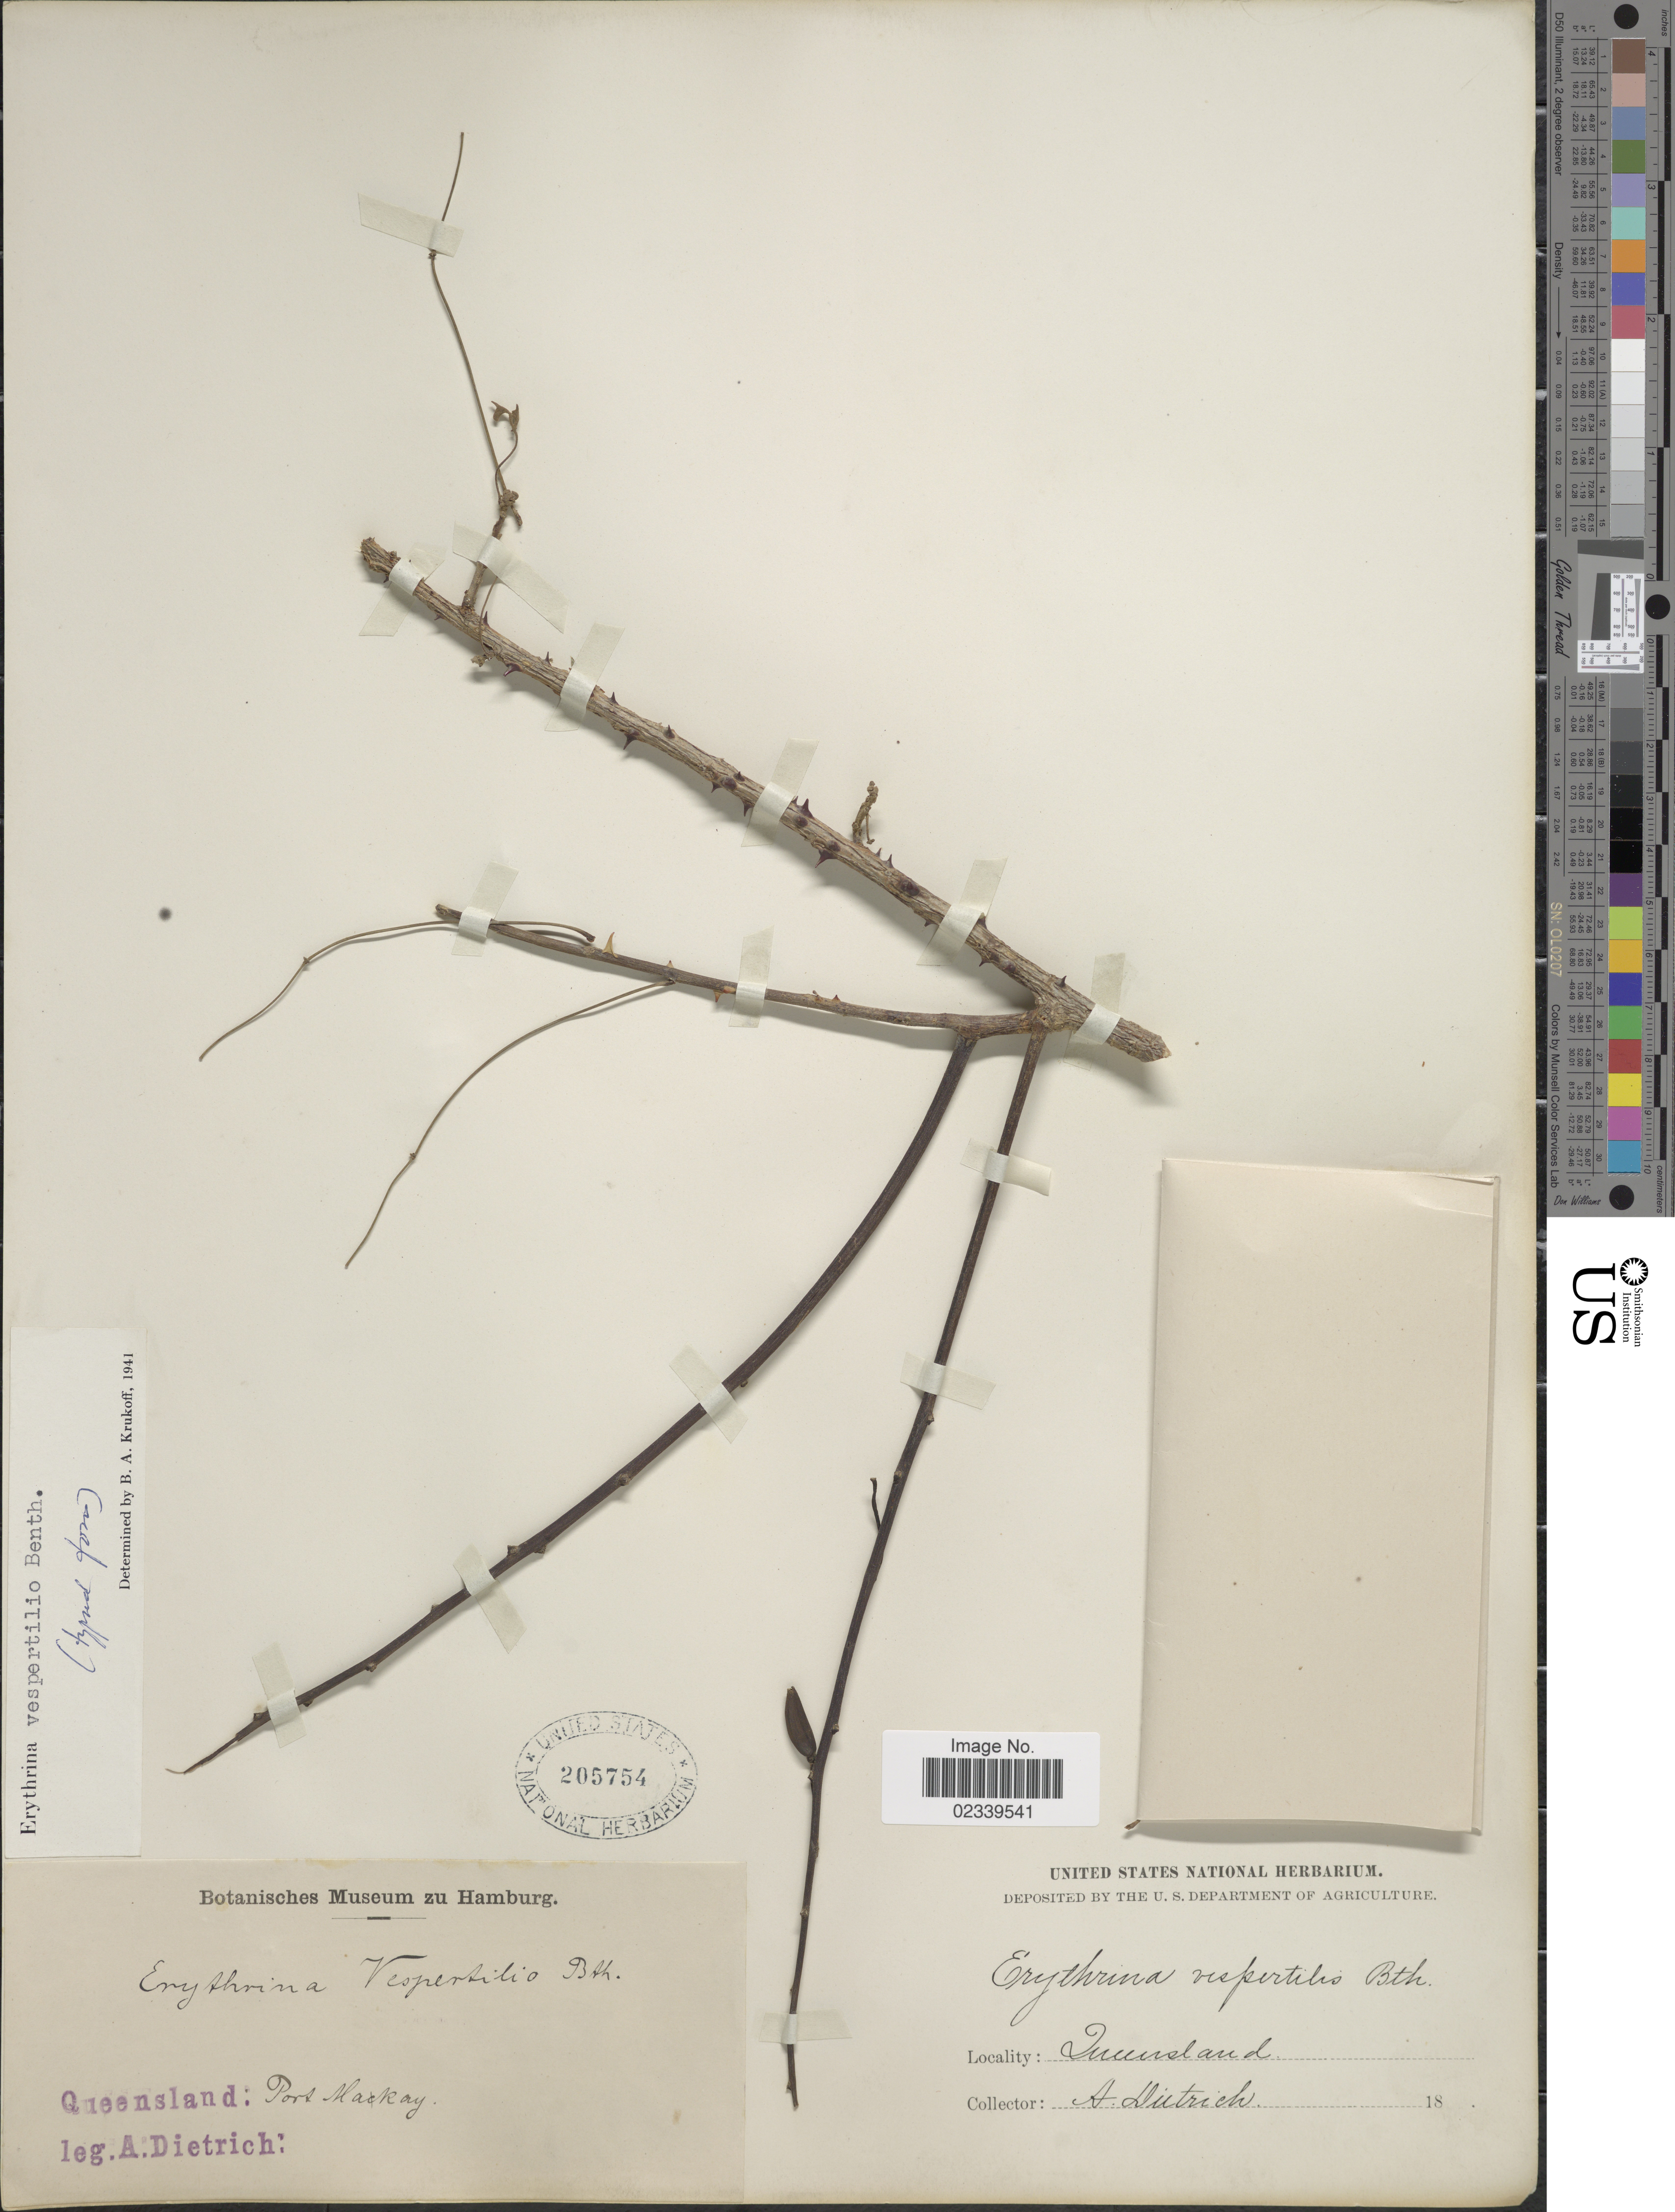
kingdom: Plantae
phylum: Tracheophyta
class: Magnoliopsida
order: Fabales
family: Fabaceae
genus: Erythrina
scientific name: Erythrina vespertilio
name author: Benth.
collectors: A. Dietrich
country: Australia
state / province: Queensland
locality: Queensland: Port Mackay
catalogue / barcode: US 205754